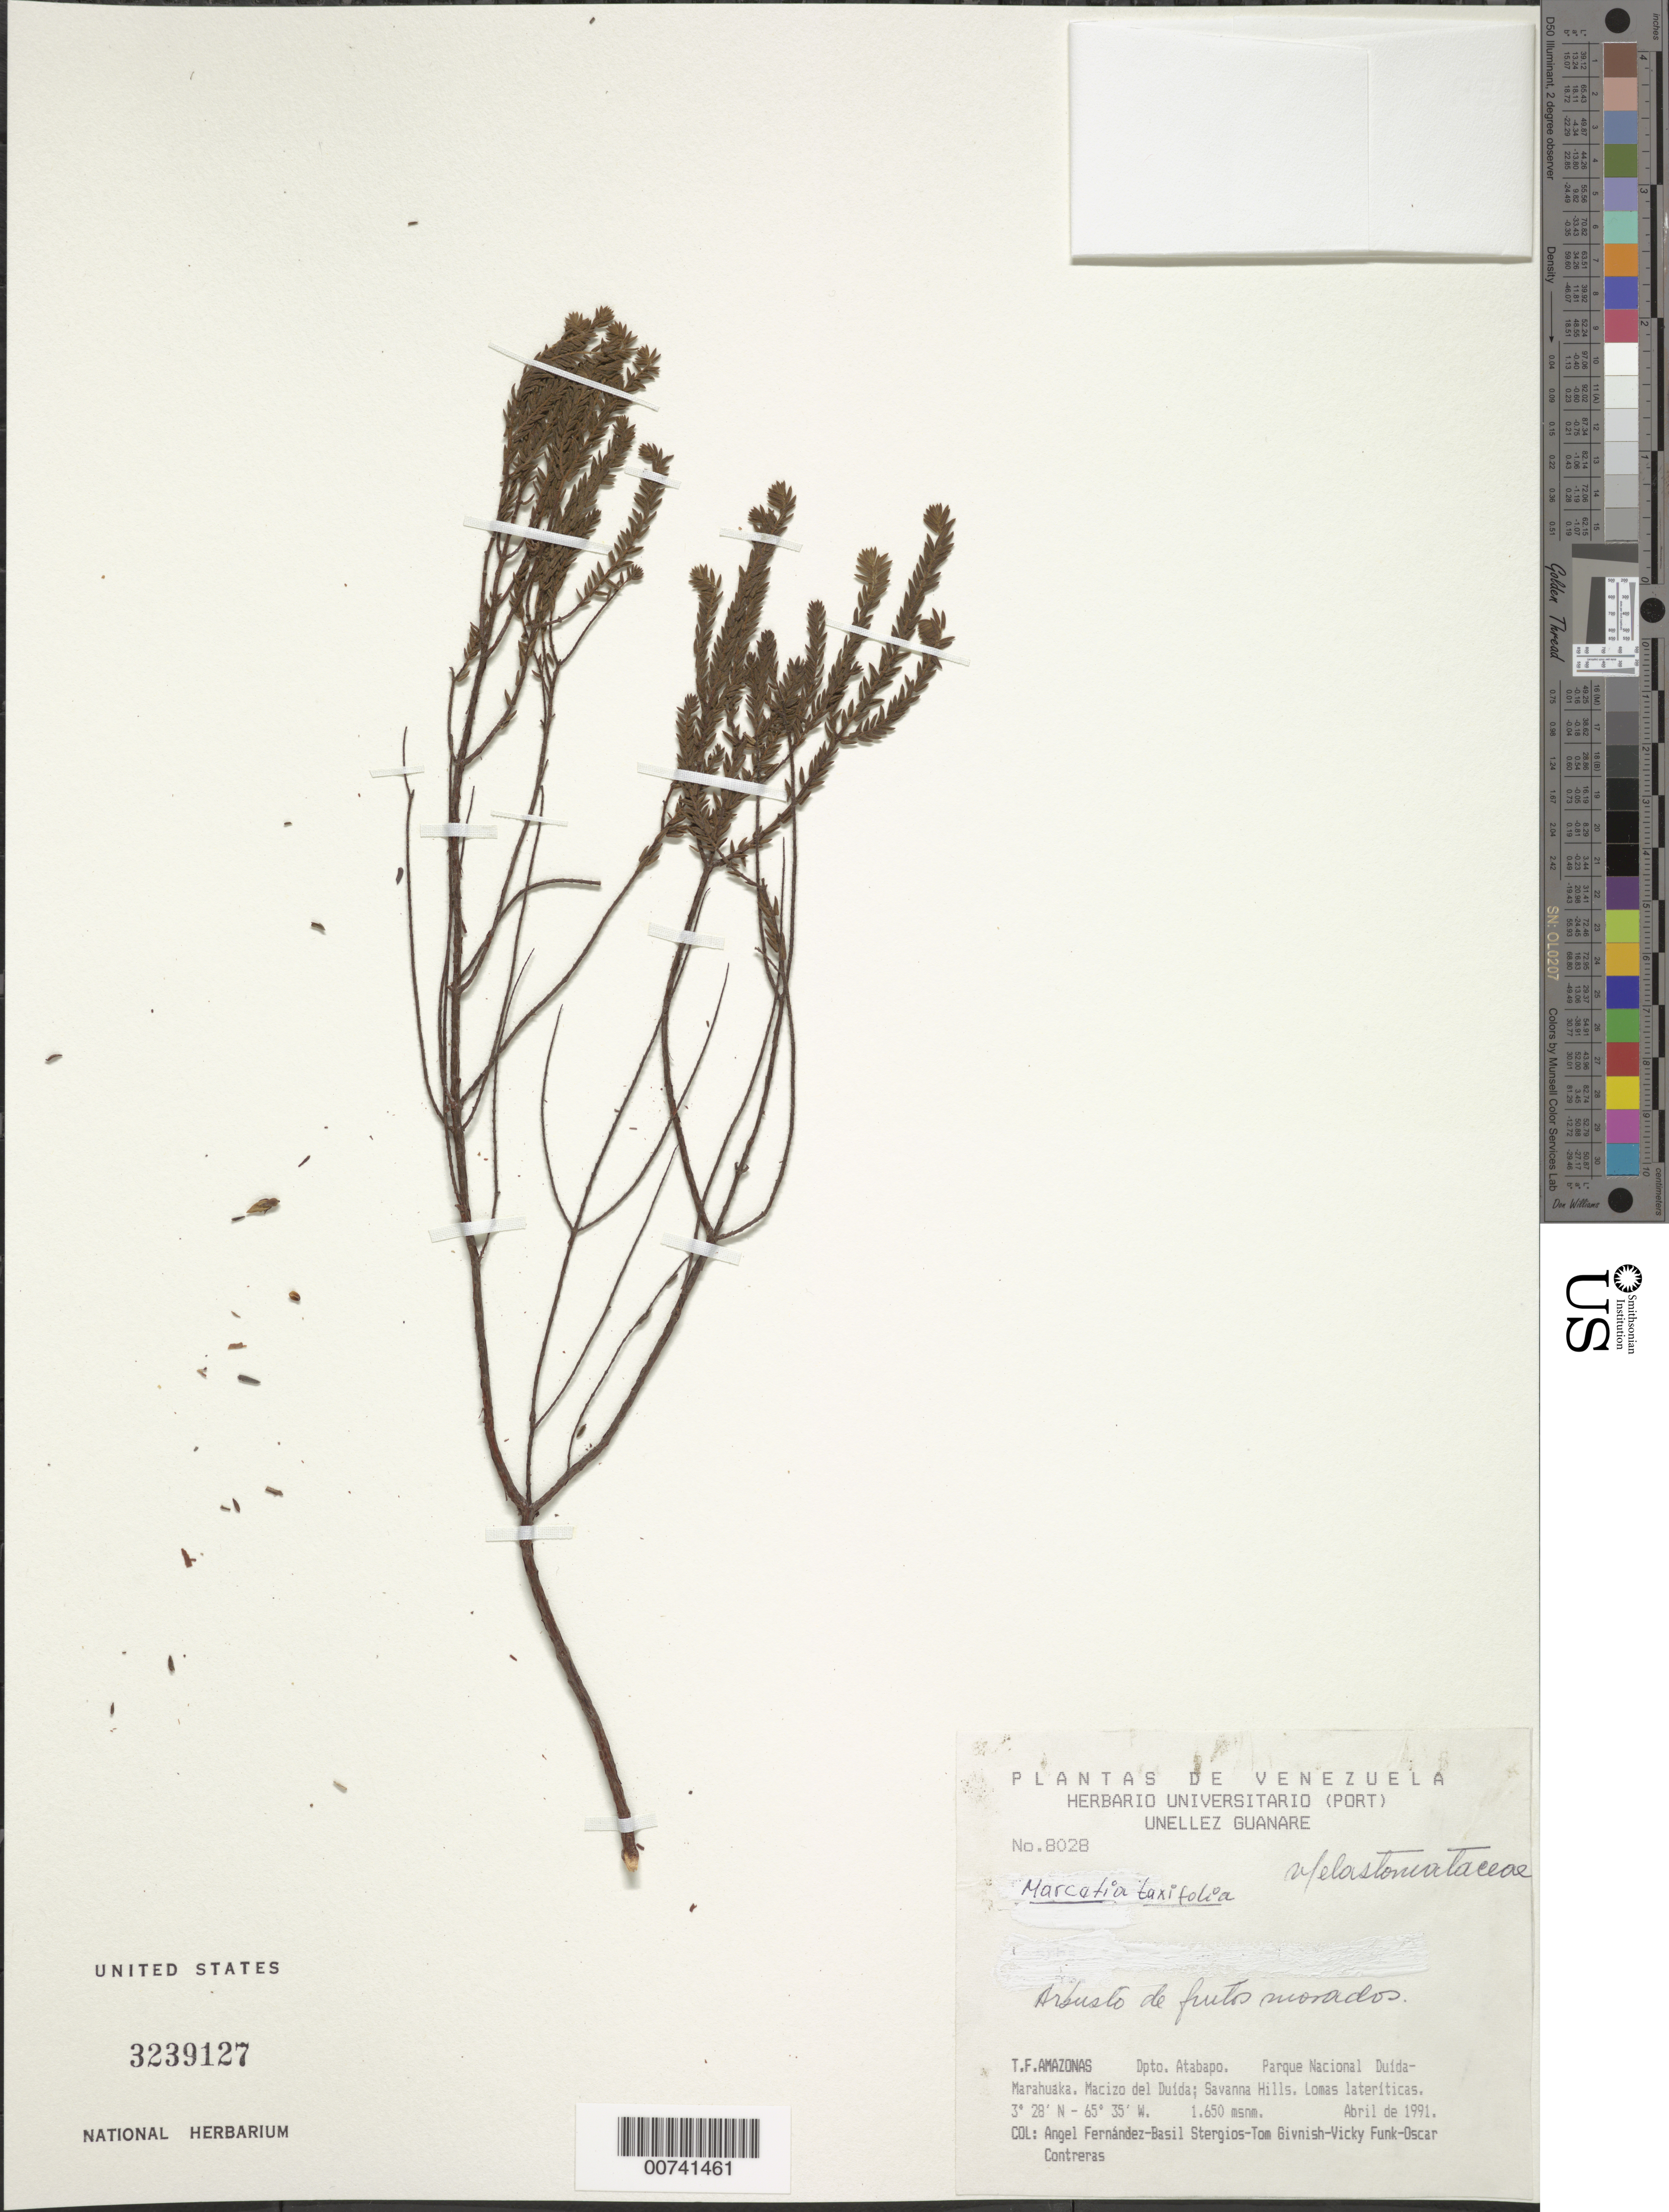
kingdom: Plantae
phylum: Tracheophyta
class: Magnoliopsida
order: Myrtales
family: Melastomataceae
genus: Marcetia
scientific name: Marcetia taxifolia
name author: (A. St.-Hil.) DC.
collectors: A. Fernández, B. G. Stergios, T. J. Givnish, V. Funk & O. Contreras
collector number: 8028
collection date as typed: Apr-91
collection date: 1991-04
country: Venezuela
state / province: Amazonas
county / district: Atabapo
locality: Parque Nacional Duída-Marahuaka, Macizo del Duída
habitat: Savanna hills, lateritic hills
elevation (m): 1650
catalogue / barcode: US 3239127